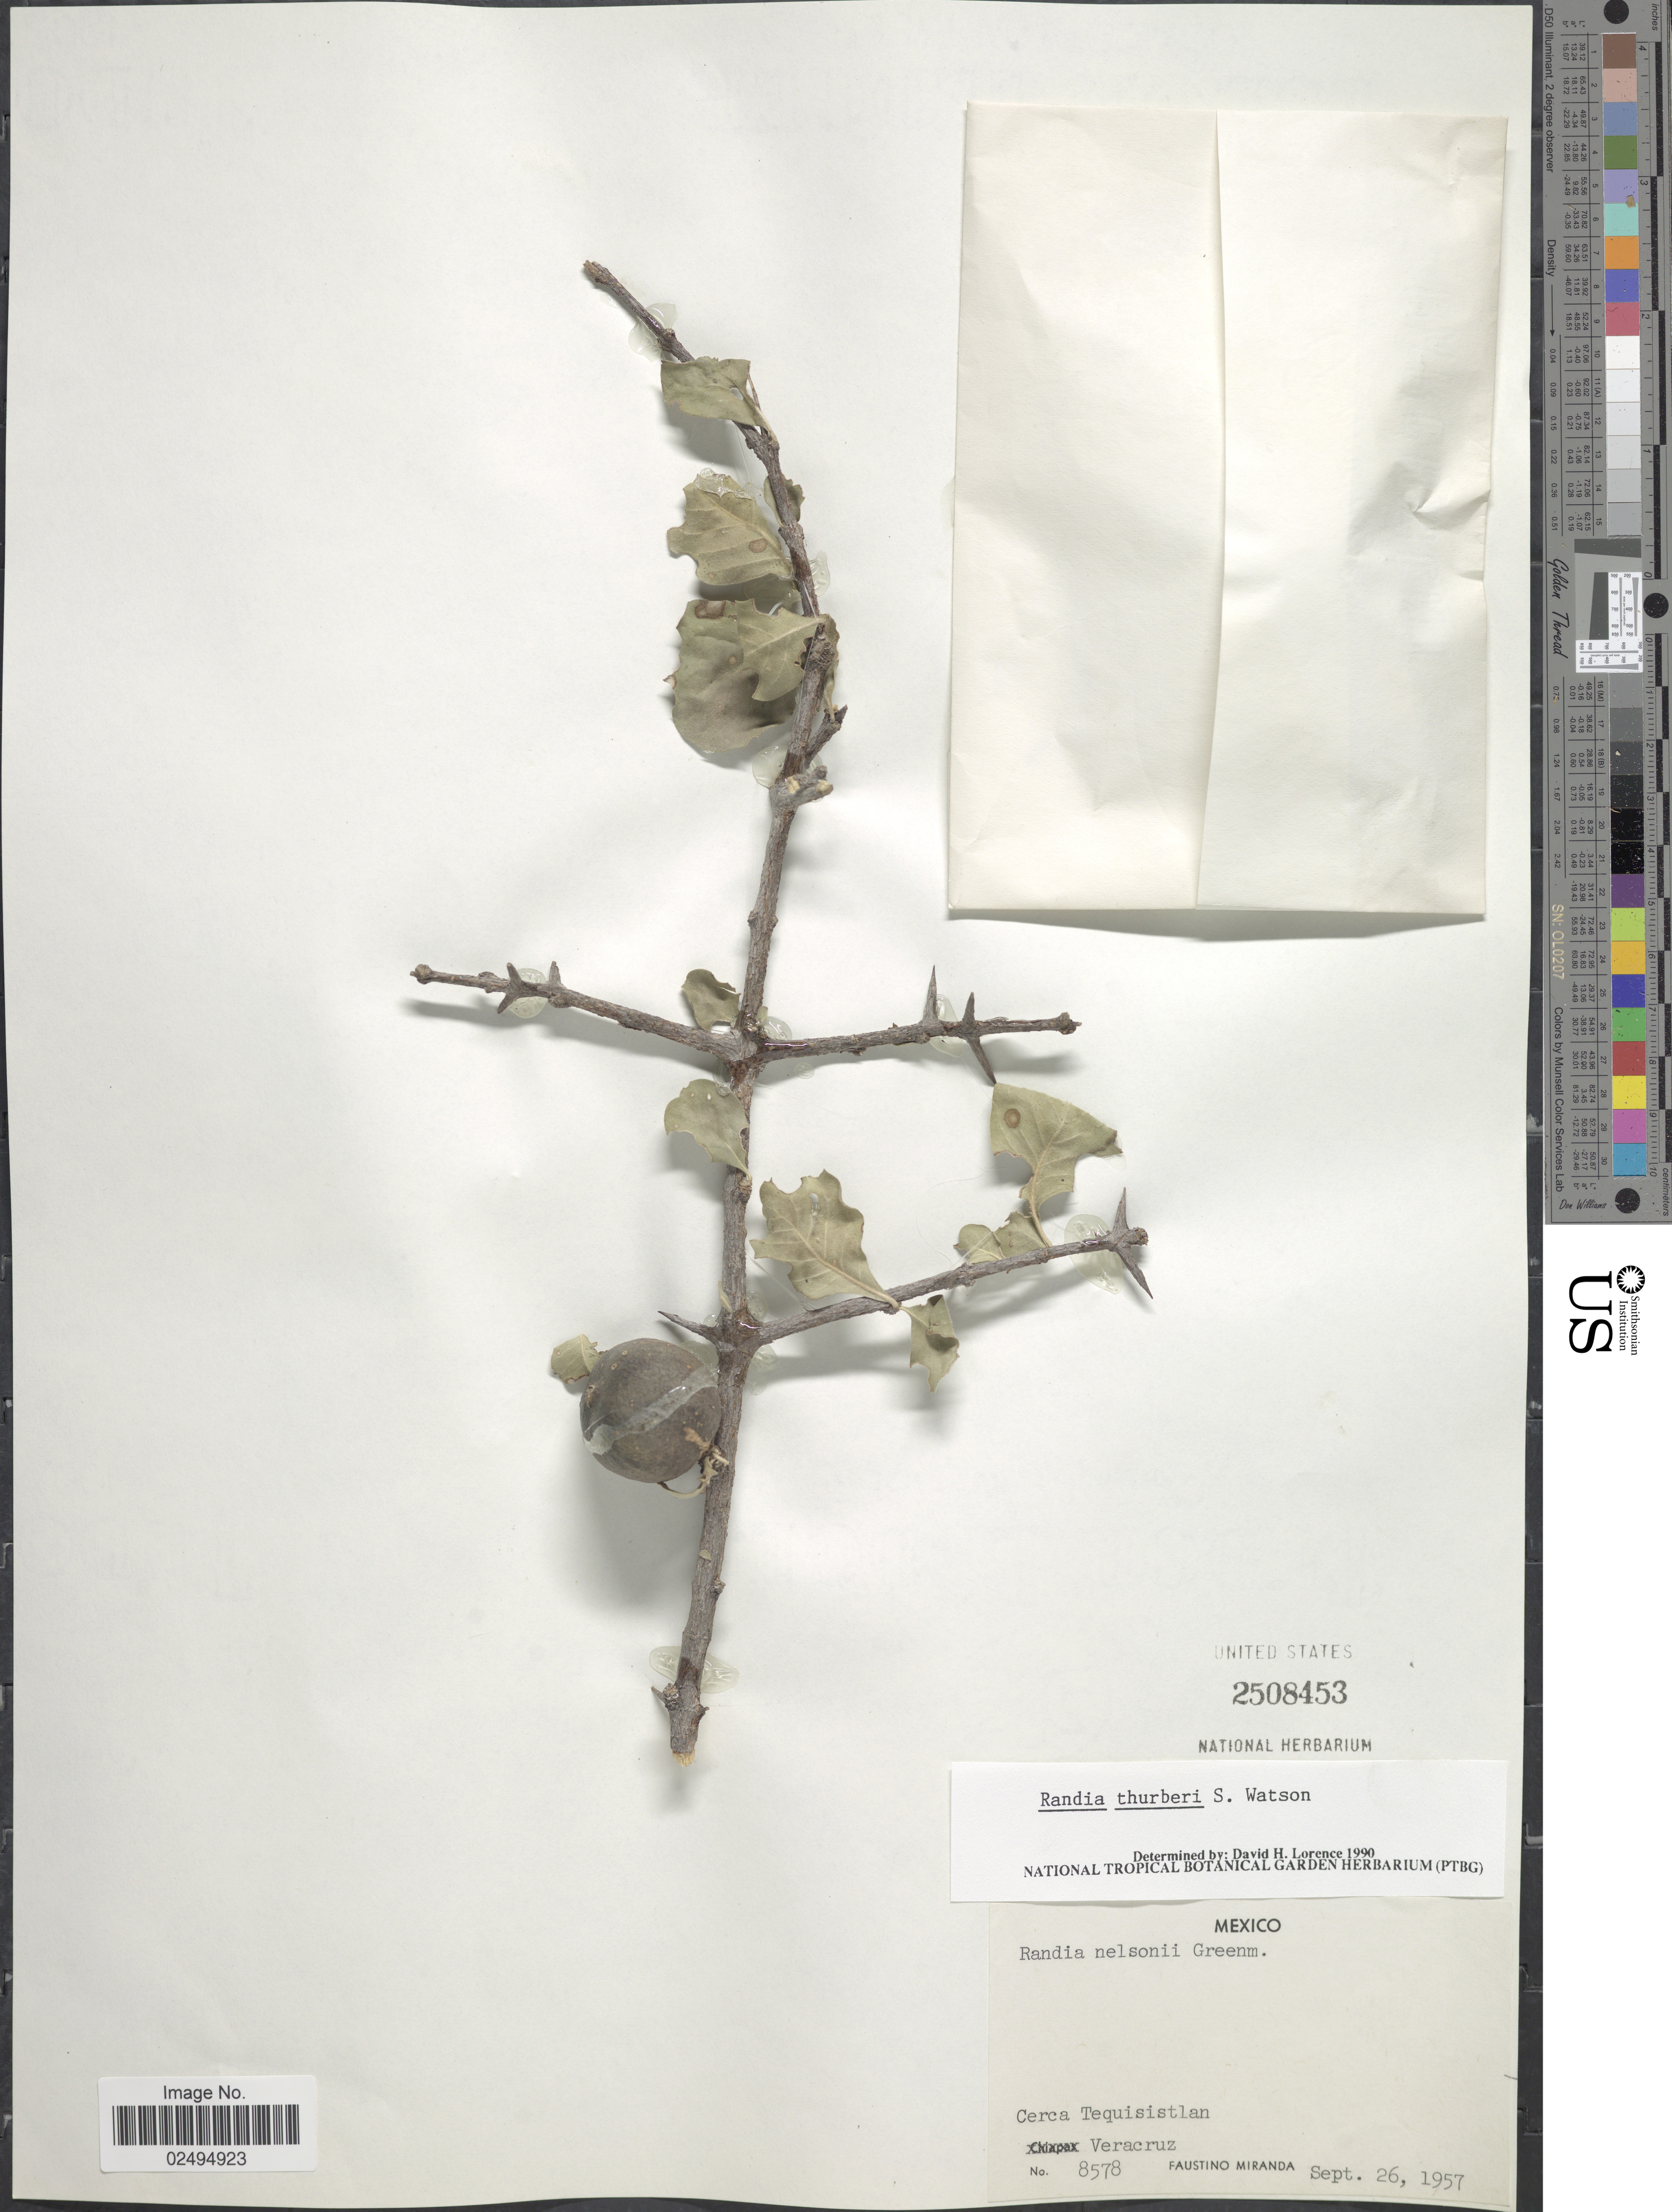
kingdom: Plantae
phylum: Tracheophyta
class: Magnoliopsida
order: Gentianales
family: Rubiaceae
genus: Randia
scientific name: Randia thurberi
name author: S. Watson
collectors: F. Miranda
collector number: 8578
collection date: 1957-09-26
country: Mexico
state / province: Veracruz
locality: Cerca Tequisistlan, Veracruz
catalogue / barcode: US 2508453